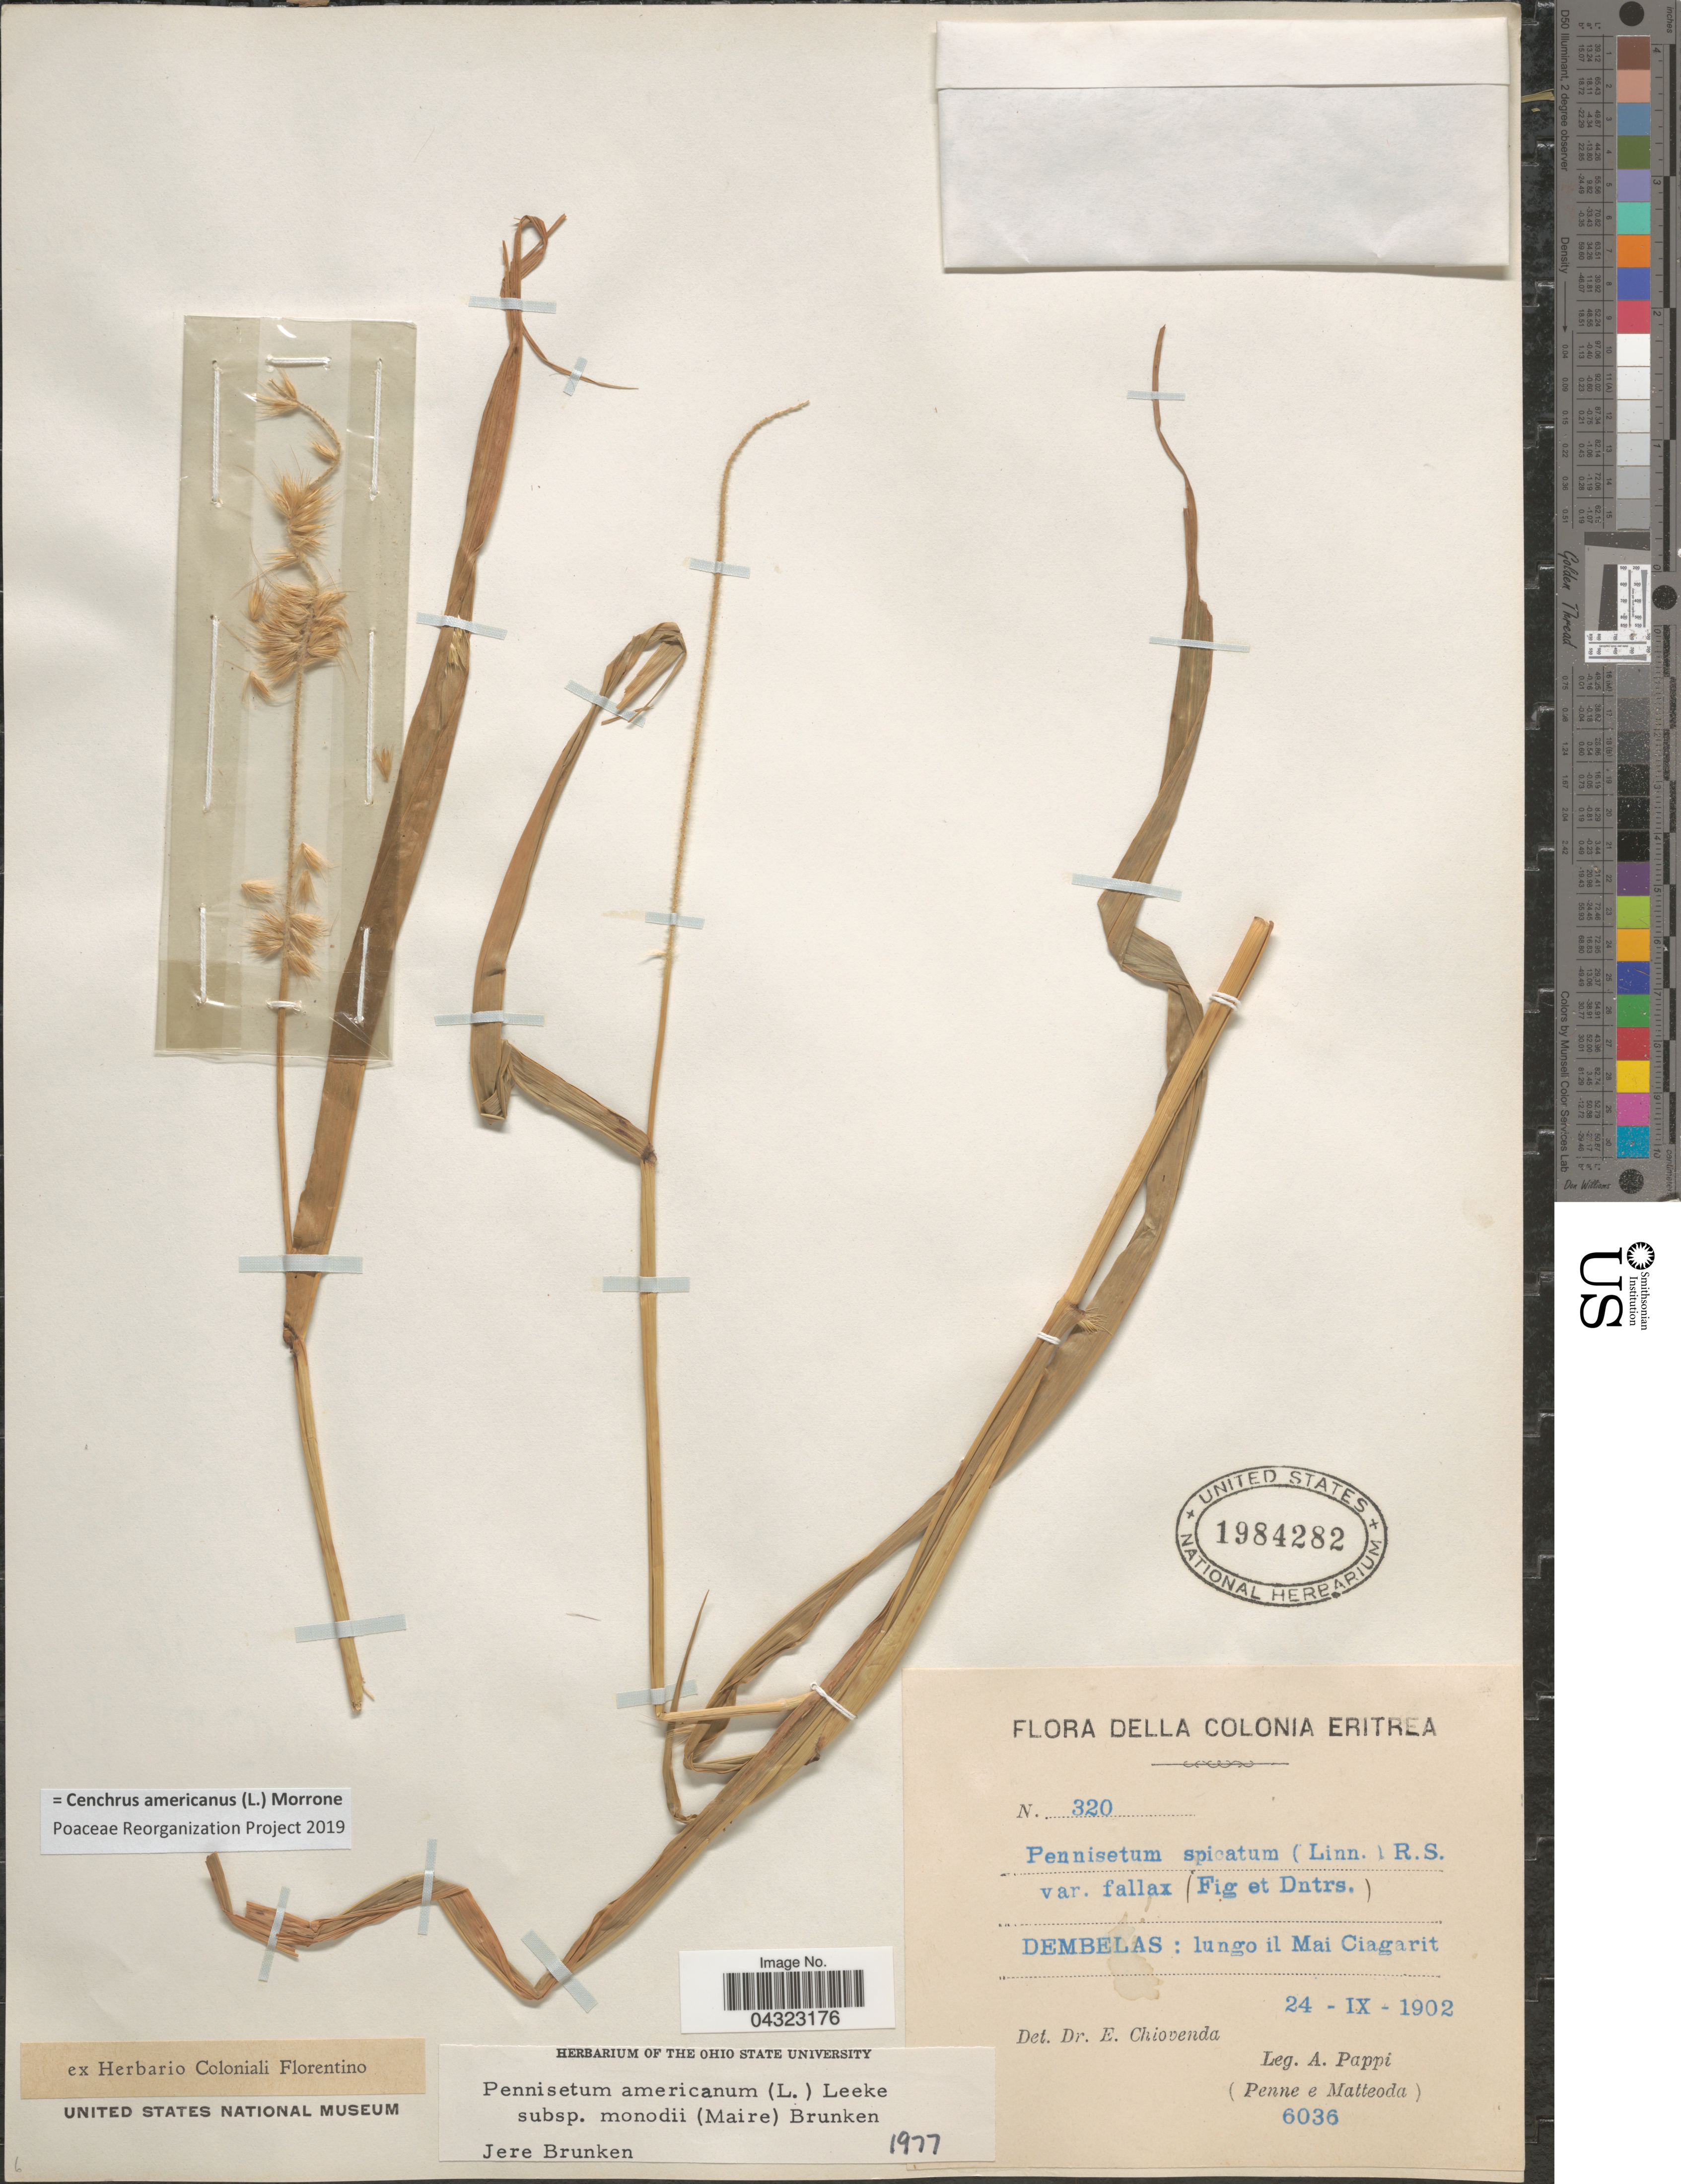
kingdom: Plantae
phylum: Tracheophyta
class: Liliopsida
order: Poales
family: Poaceae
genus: Cenchrus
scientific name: Cenchrus americanus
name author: (L.) Morrone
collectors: A. Pappi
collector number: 320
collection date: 1902-09-24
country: Eritrea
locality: Dembelas: lungo il Mai Ciagarit.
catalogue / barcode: US 1984282